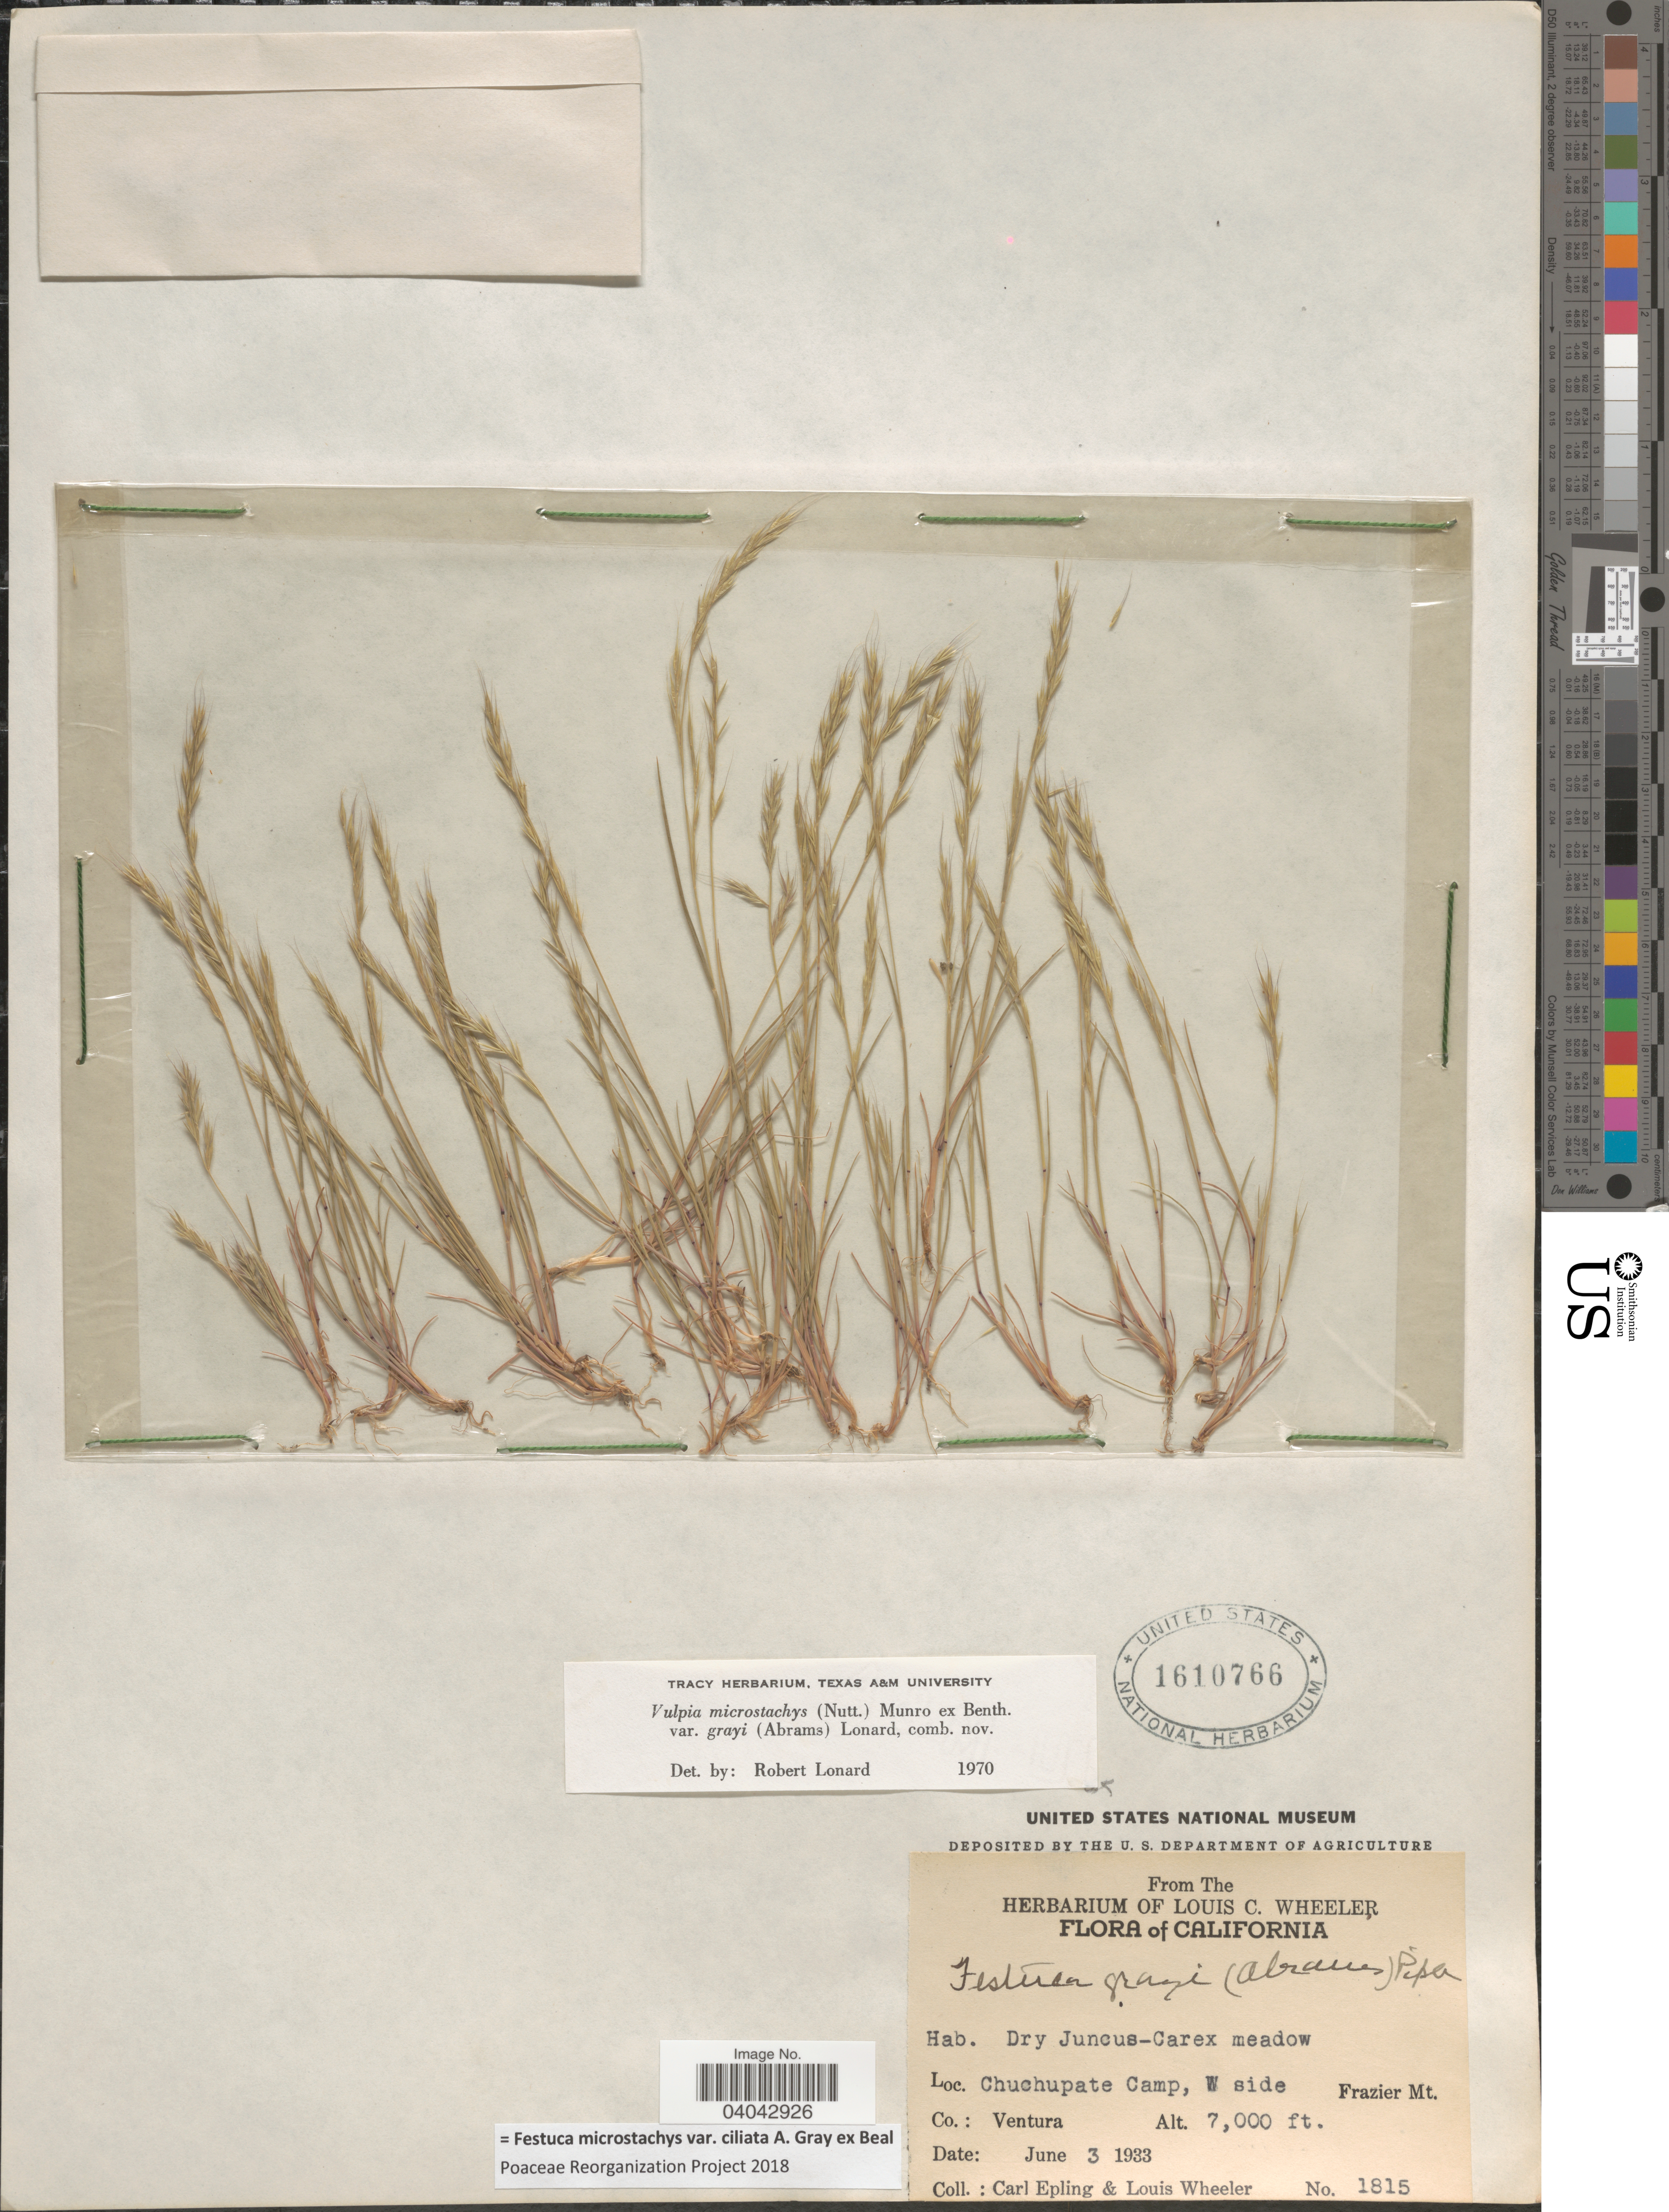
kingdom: Plantae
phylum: Tracheophyta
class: Liliopsida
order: Poales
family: Poaceae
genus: Festuca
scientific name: Festuca microstachys var. ciliata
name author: A. Gray ex W.J. Beal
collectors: C. C. Epling & L. C. Wheeler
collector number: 1815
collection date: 1933-06-03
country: United States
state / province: California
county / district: Ventura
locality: Chuchupate Camp, W side Frazier Mt. Co.: Ventura.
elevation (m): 2134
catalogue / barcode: US 1610766